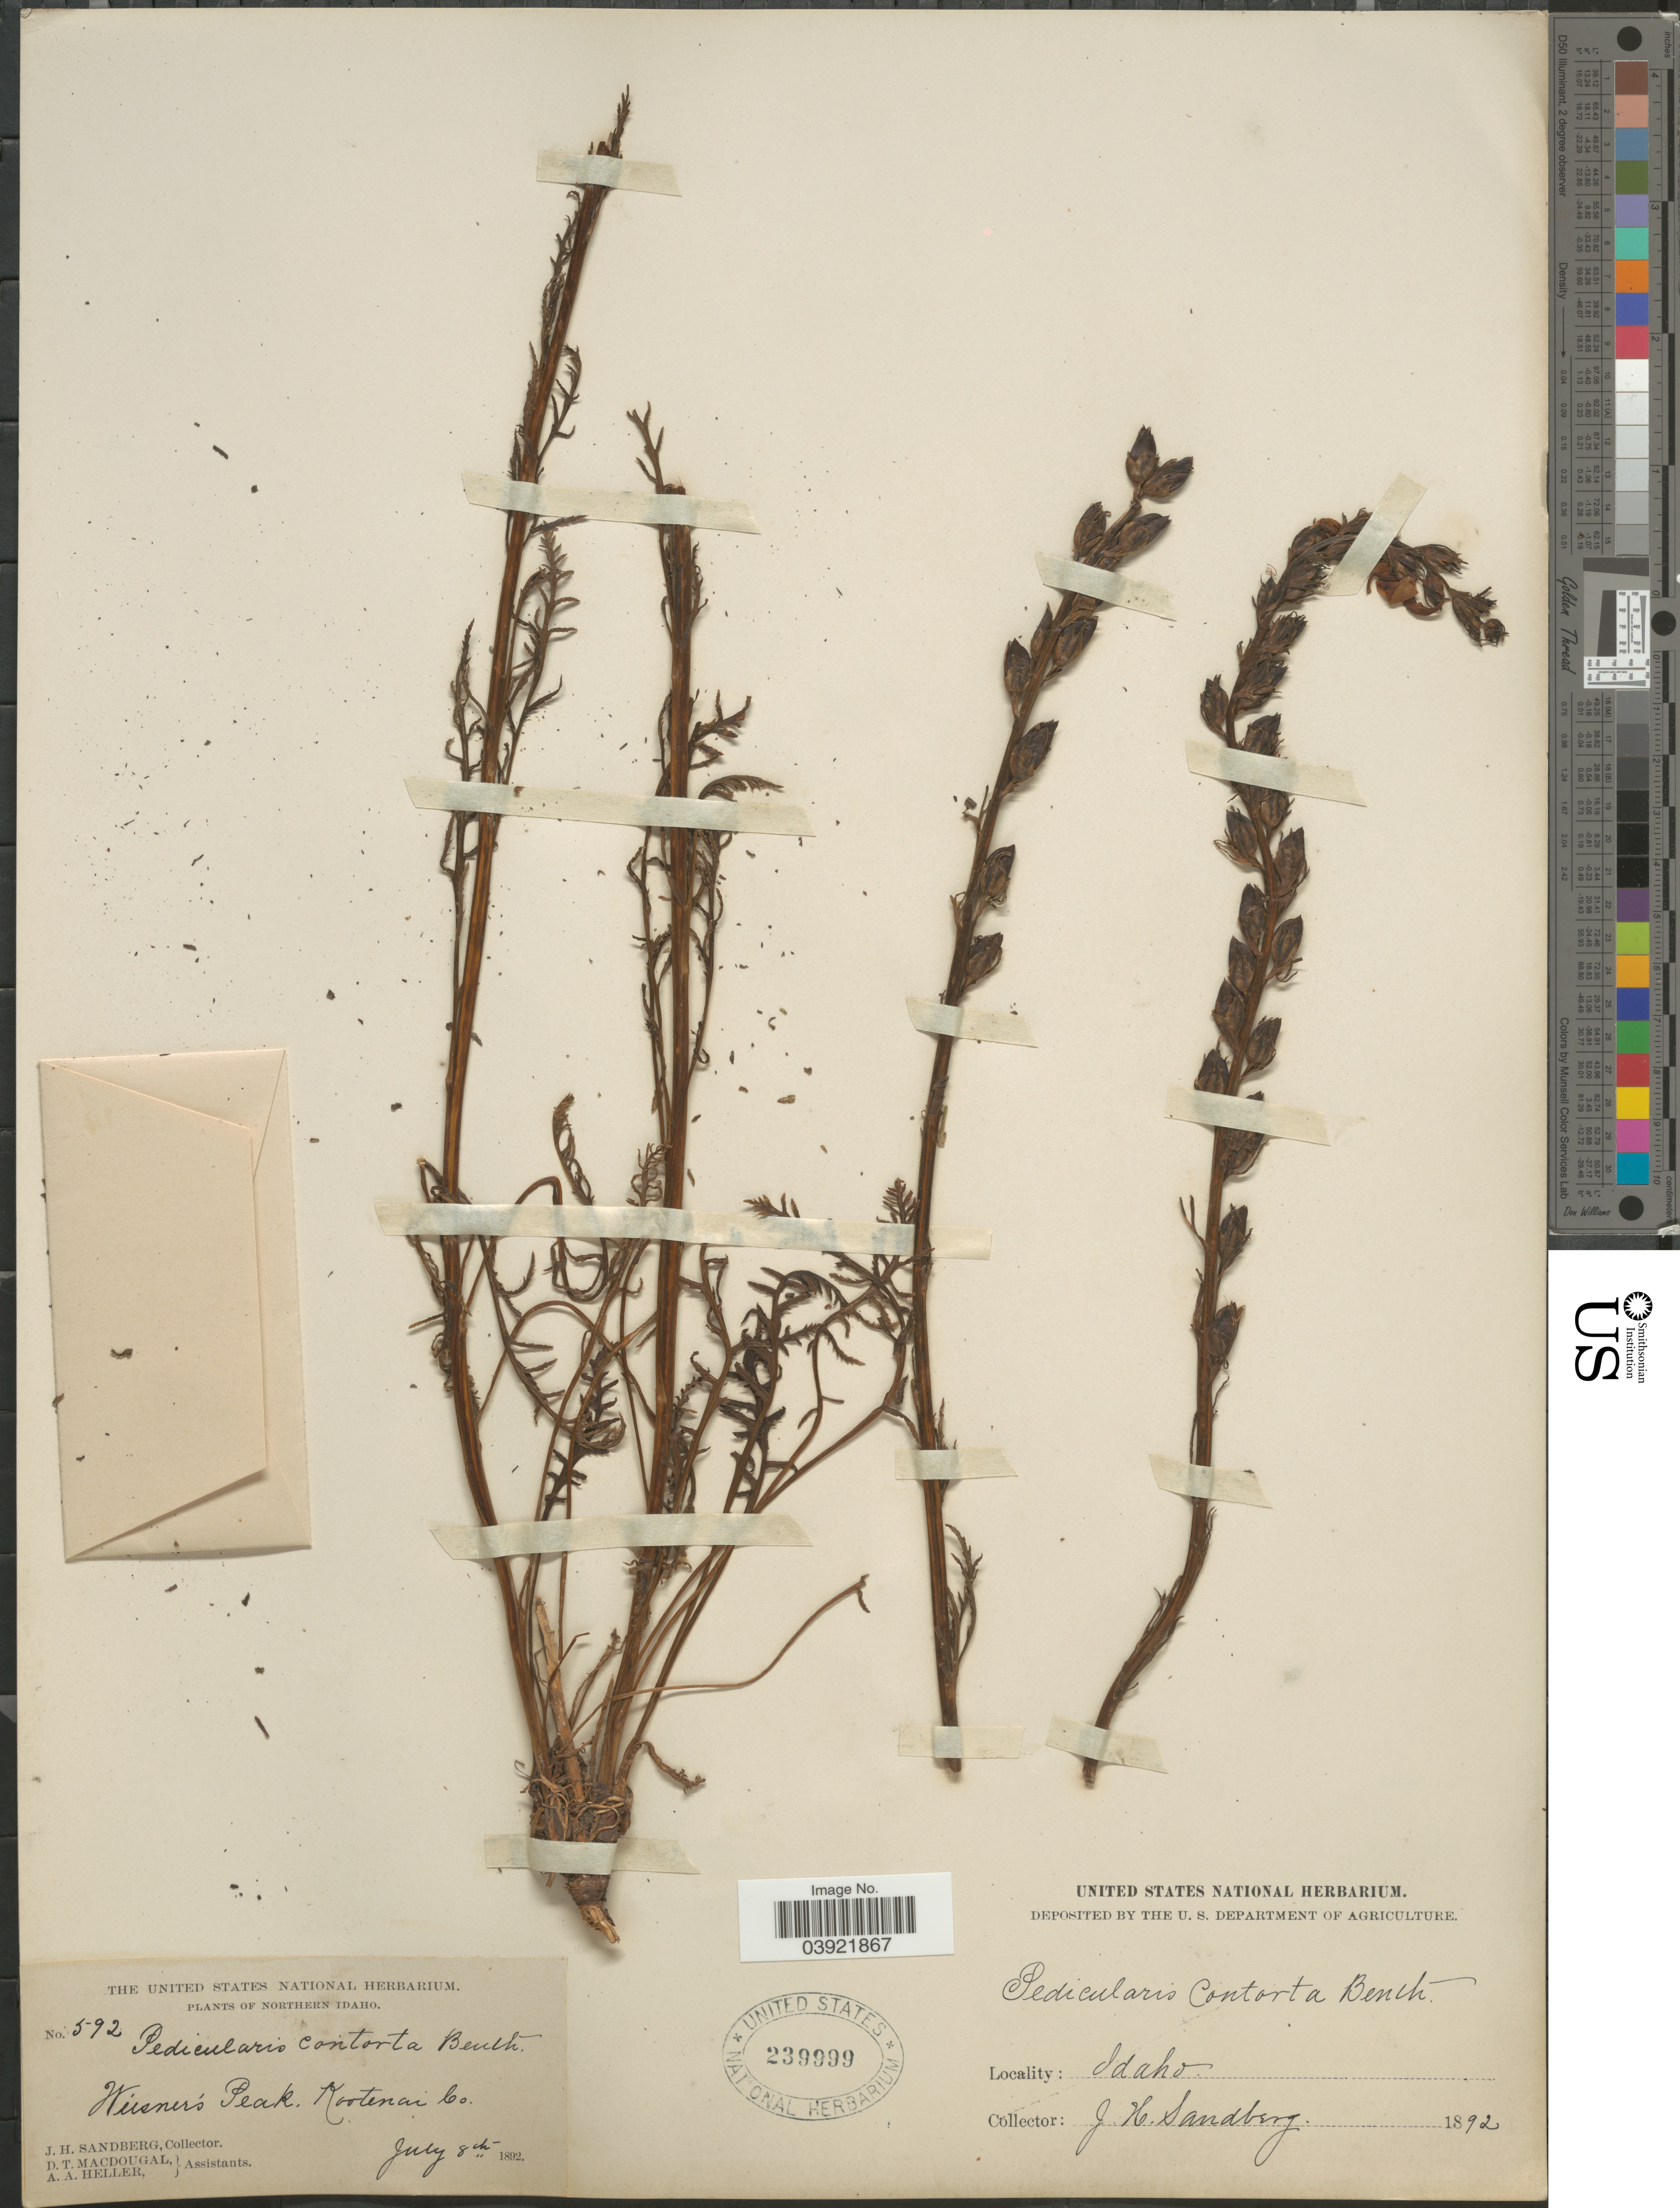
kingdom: Plantae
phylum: Tracheophyta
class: Magnoliopsida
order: Lamiales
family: Orobanchaceae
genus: Pedicularis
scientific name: Pedicularis contorta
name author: Benth.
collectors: J. H. Sandberg, D. T. MacDougal & A. A. Heller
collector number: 592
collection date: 1892-07-08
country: United States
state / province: Idaho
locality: Northern Idaho. Wiesners Peak. Kootenai Co.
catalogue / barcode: US 239999